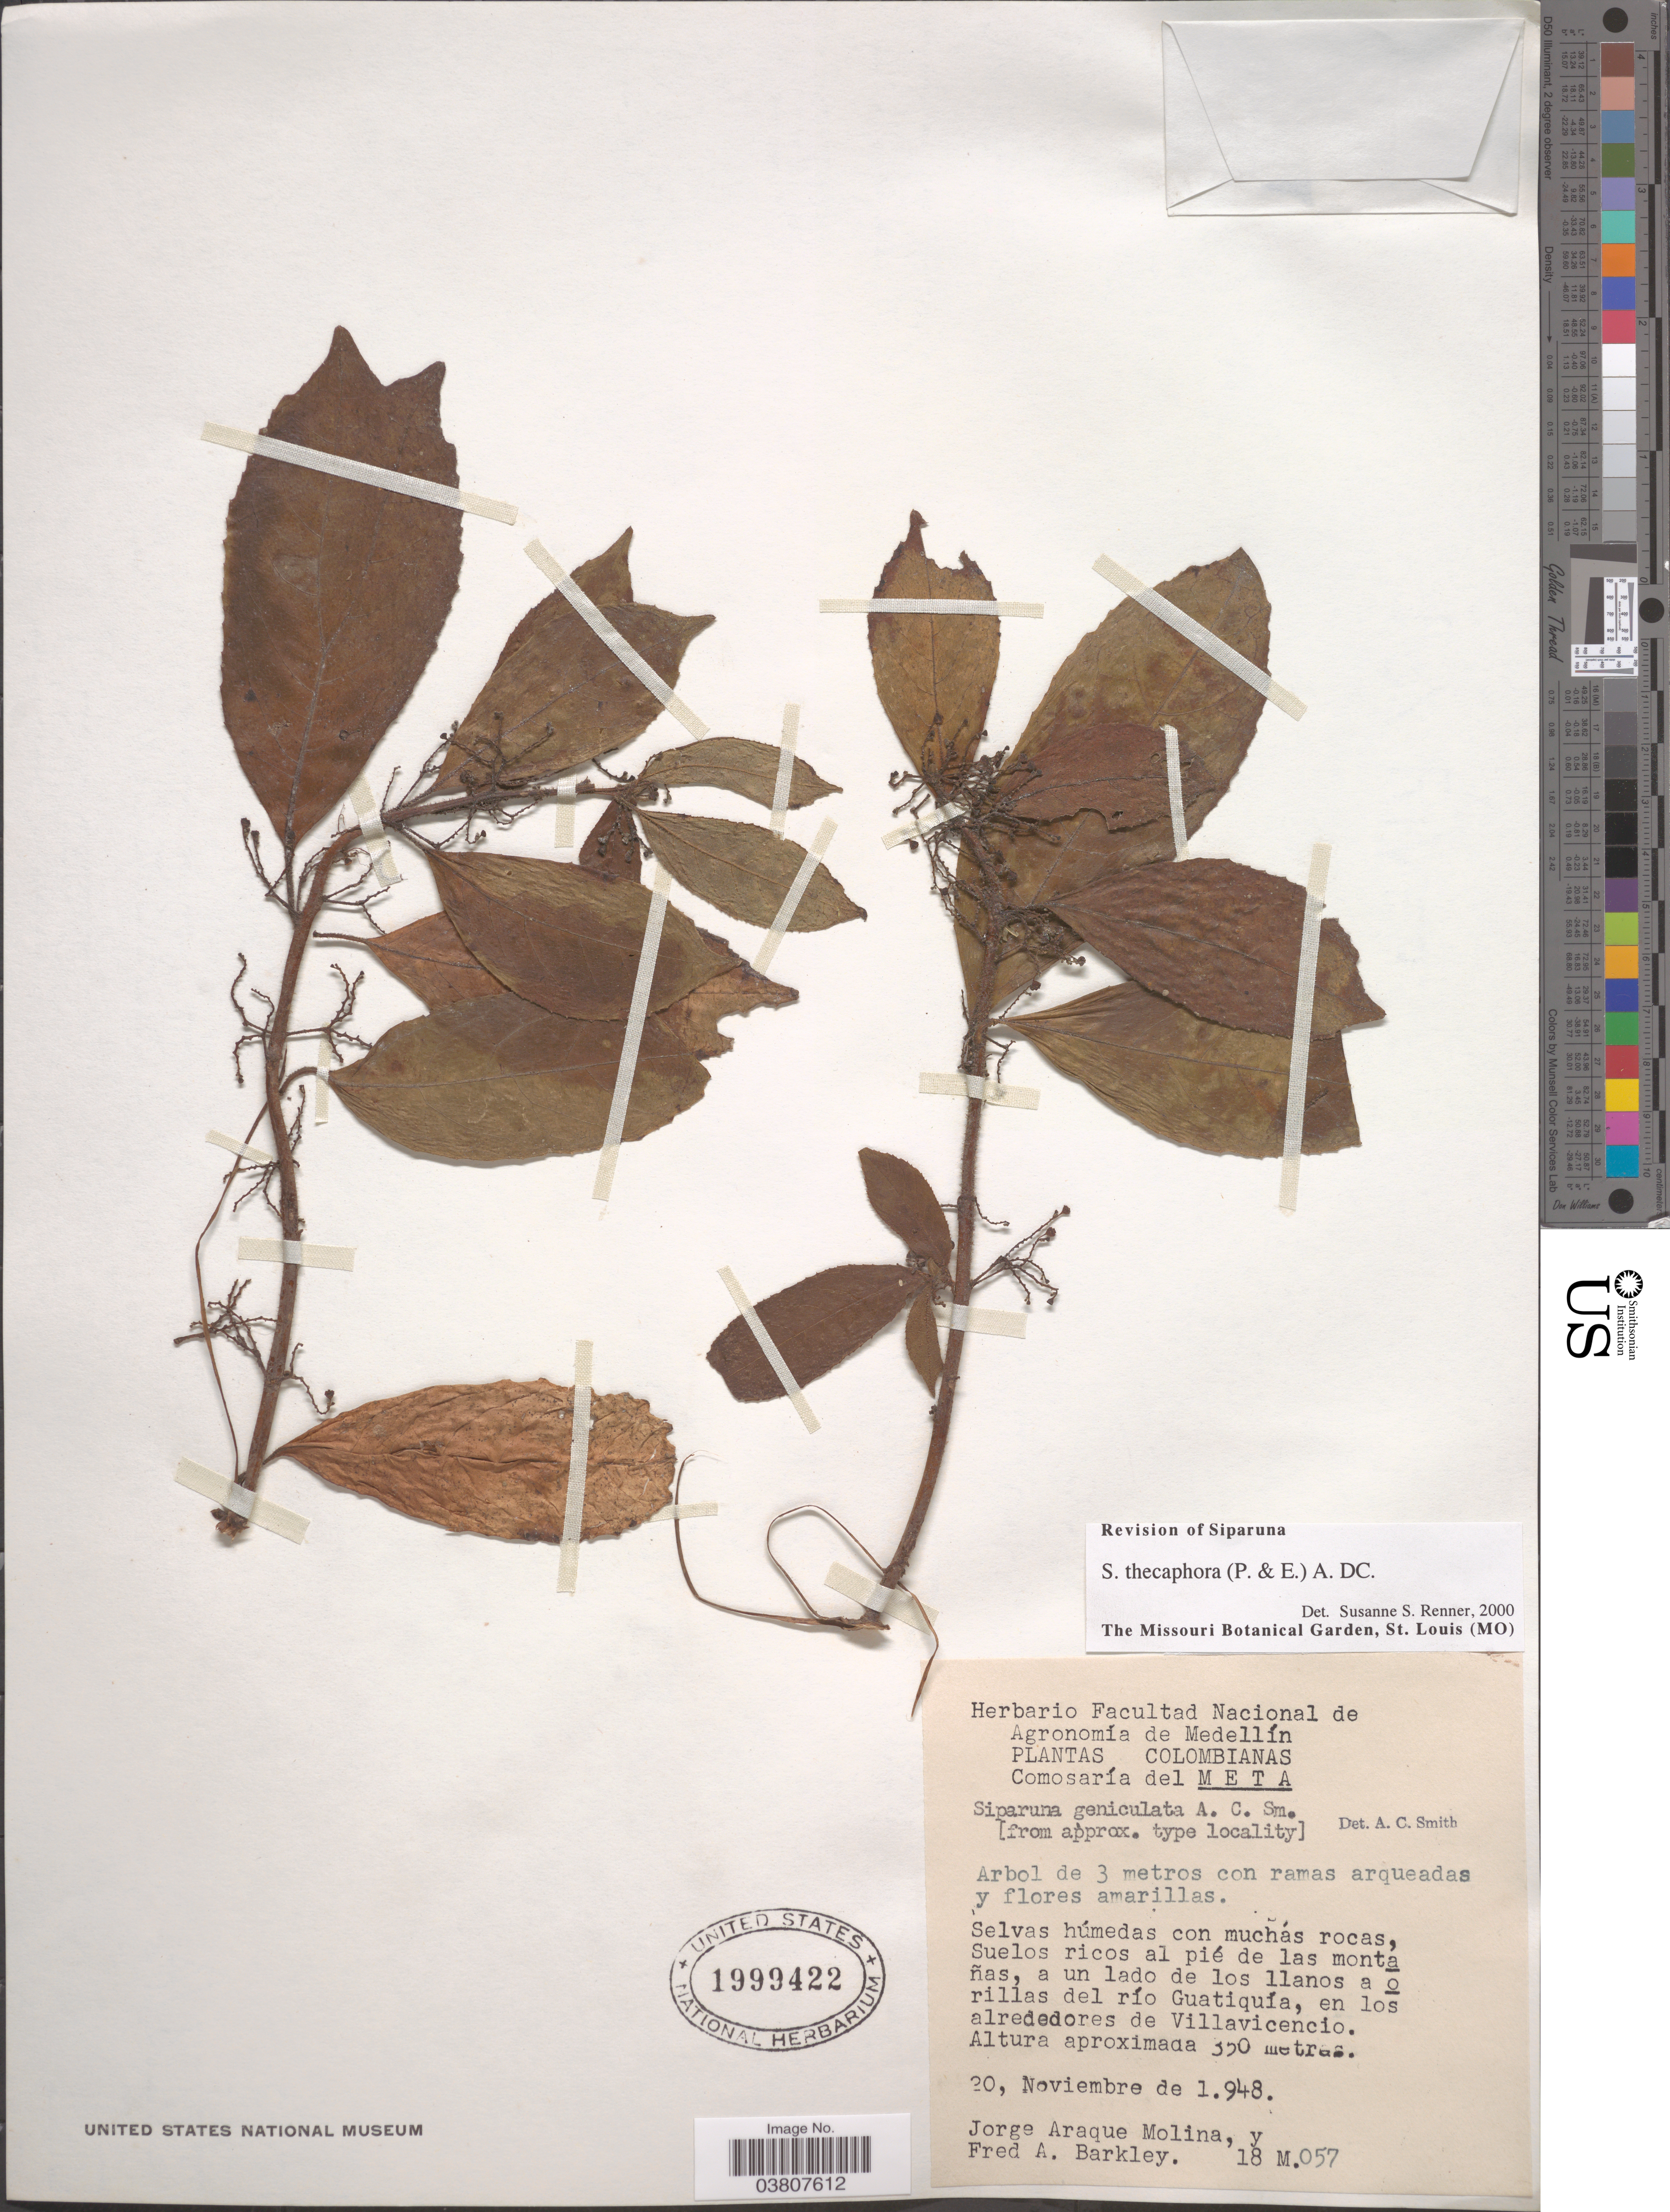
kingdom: Plantae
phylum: Tracheophyta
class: Magnoliopsida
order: Laurales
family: Siparunaceae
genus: Siparuna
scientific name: Siparuna thecaphora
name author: (Poepp. & Endl.) A. DC.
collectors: J. Araque Molina & F. A. Barkley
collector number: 18M057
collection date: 1948-11-20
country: Colombia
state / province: Meta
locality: Comosaría del Meta. Al pié de las montañas, a un lado de los llanos a orillas del río Guatiquía, en los alrededores de Villavicencio.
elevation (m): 350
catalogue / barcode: US 1999422